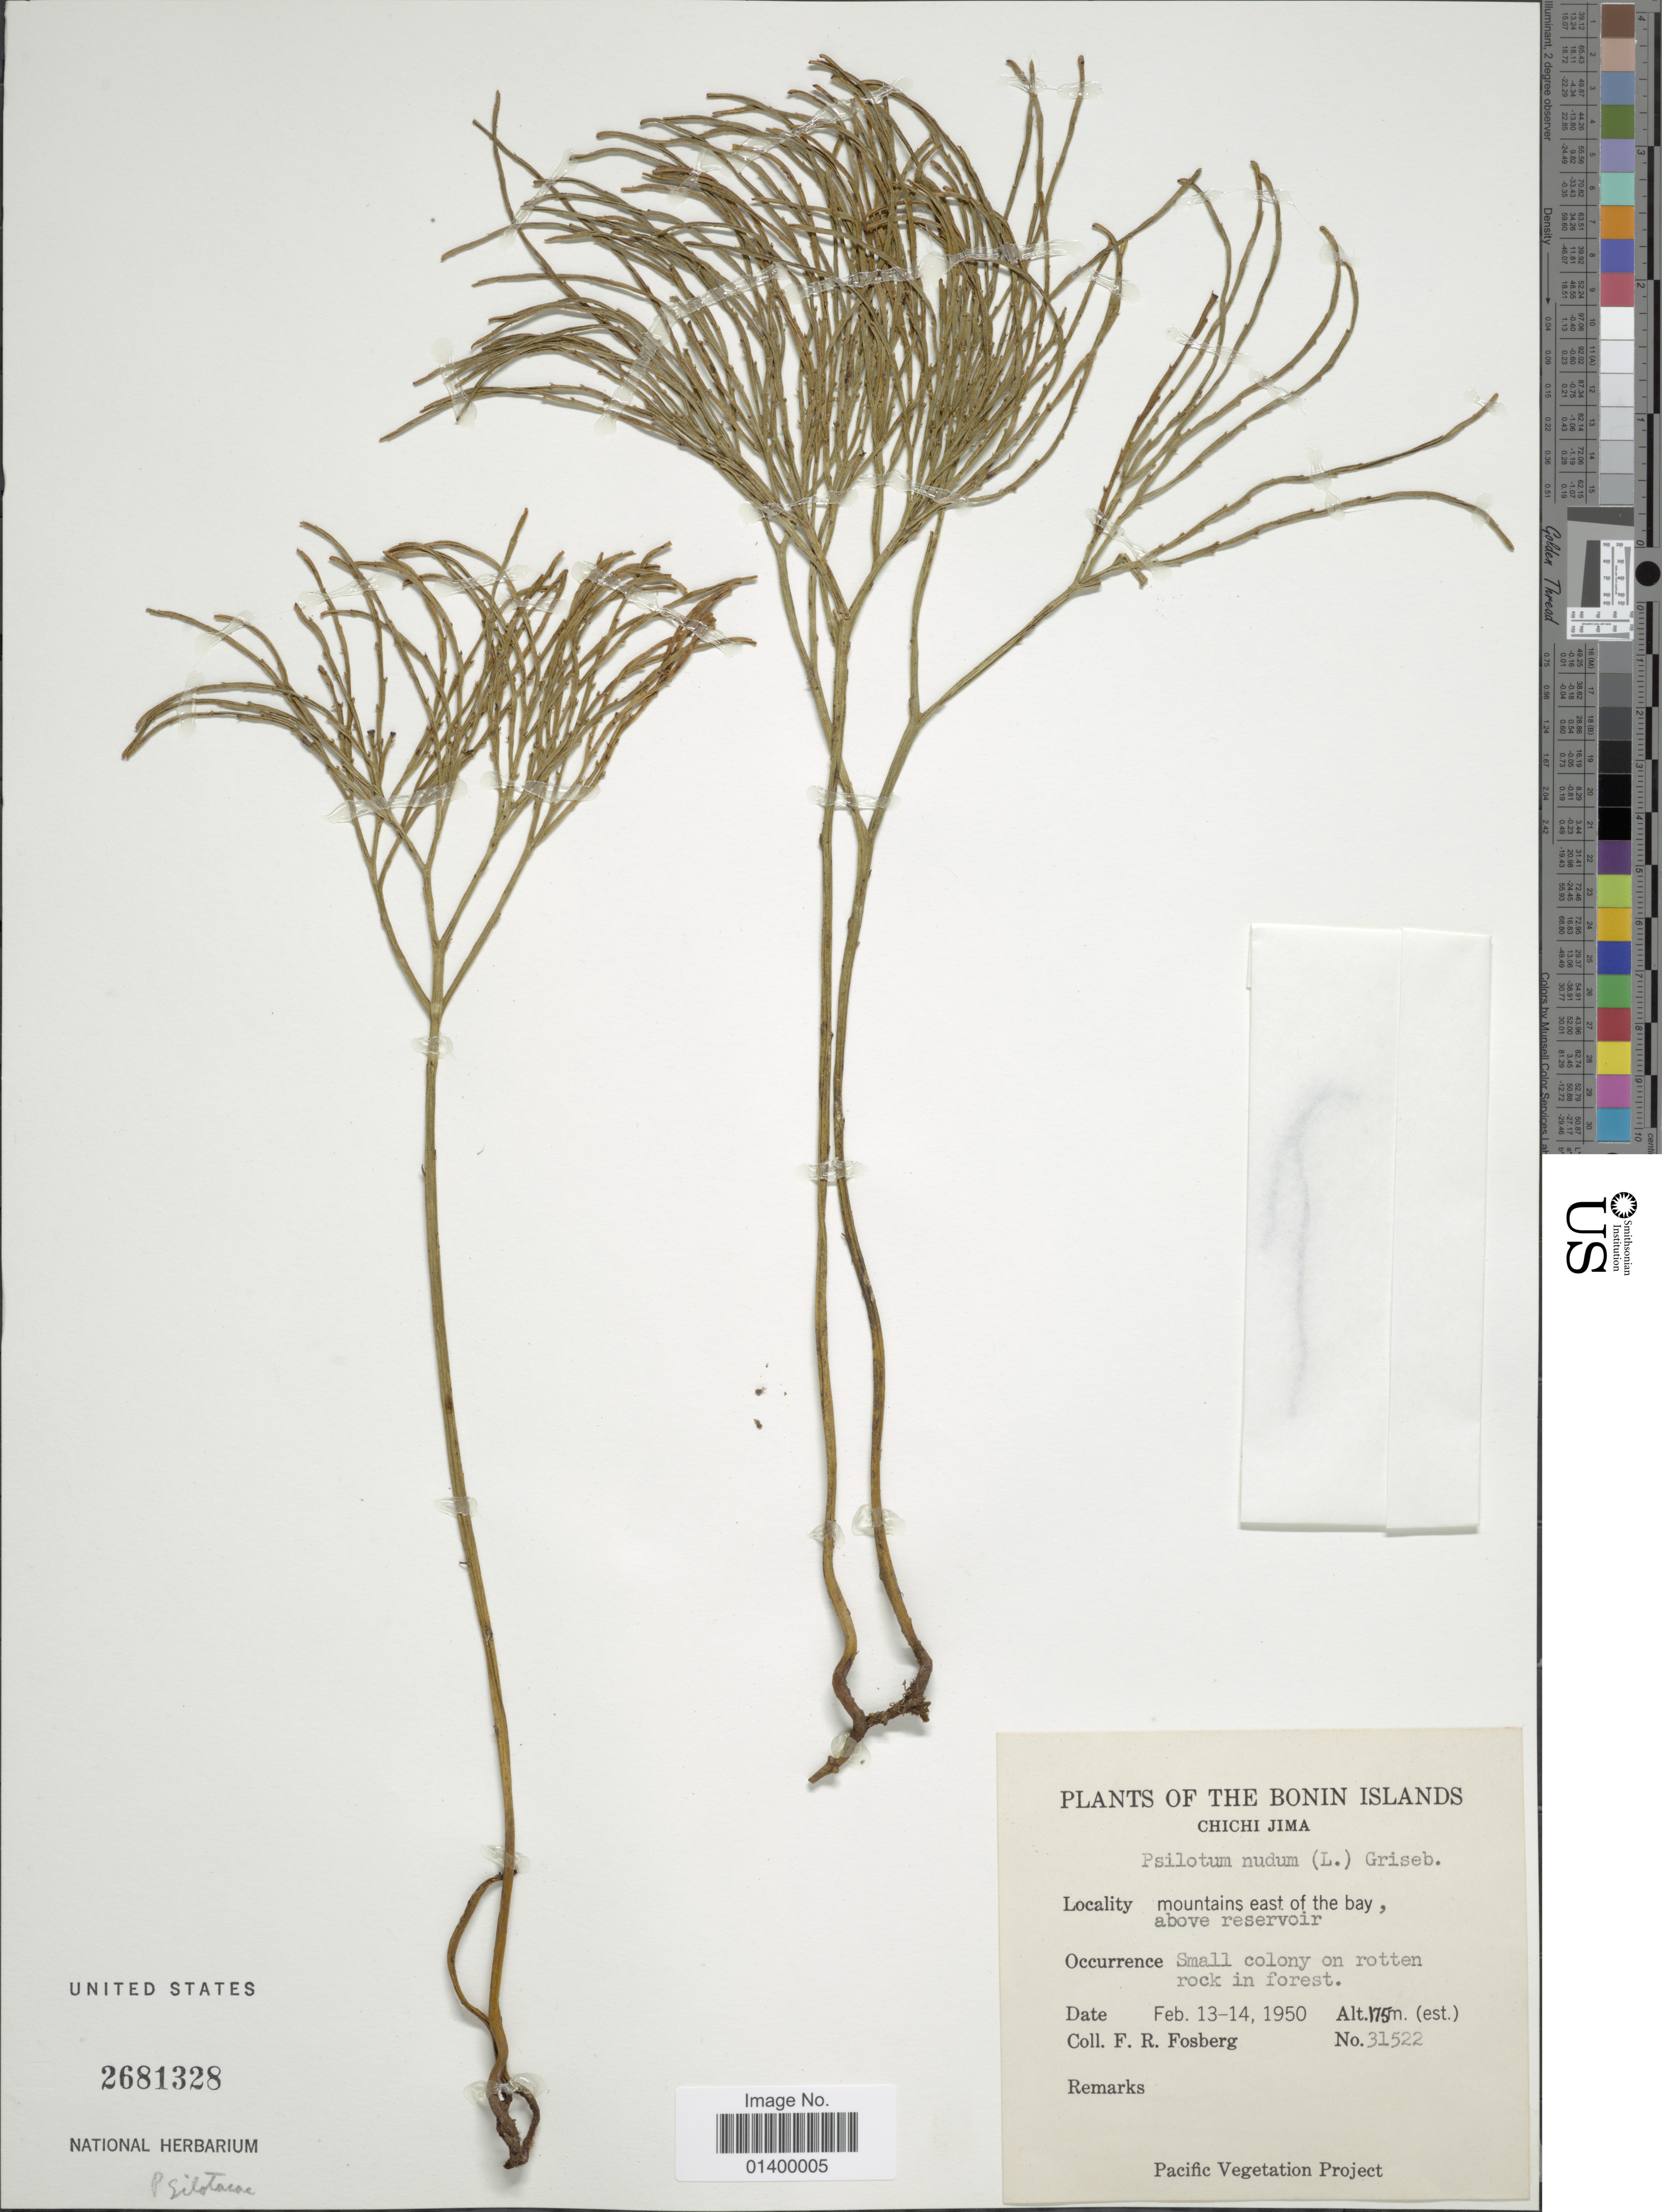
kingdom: Plantae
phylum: Tracheophyta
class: Polypodiopsida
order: Psilotales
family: Psilotaceae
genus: Psilotum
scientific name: Psilotum nudum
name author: (L.) P. Beauv.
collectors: F. R. Fosberg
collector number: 31522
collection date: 1950-02-13/1950-02-14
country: Japan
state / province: Tokyo, Federal City of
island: Bonin Islands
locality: Bonin Islands. Chichi Jima. Mountains east of the bay, above reservoir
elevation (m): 175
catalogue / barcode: US 2681328